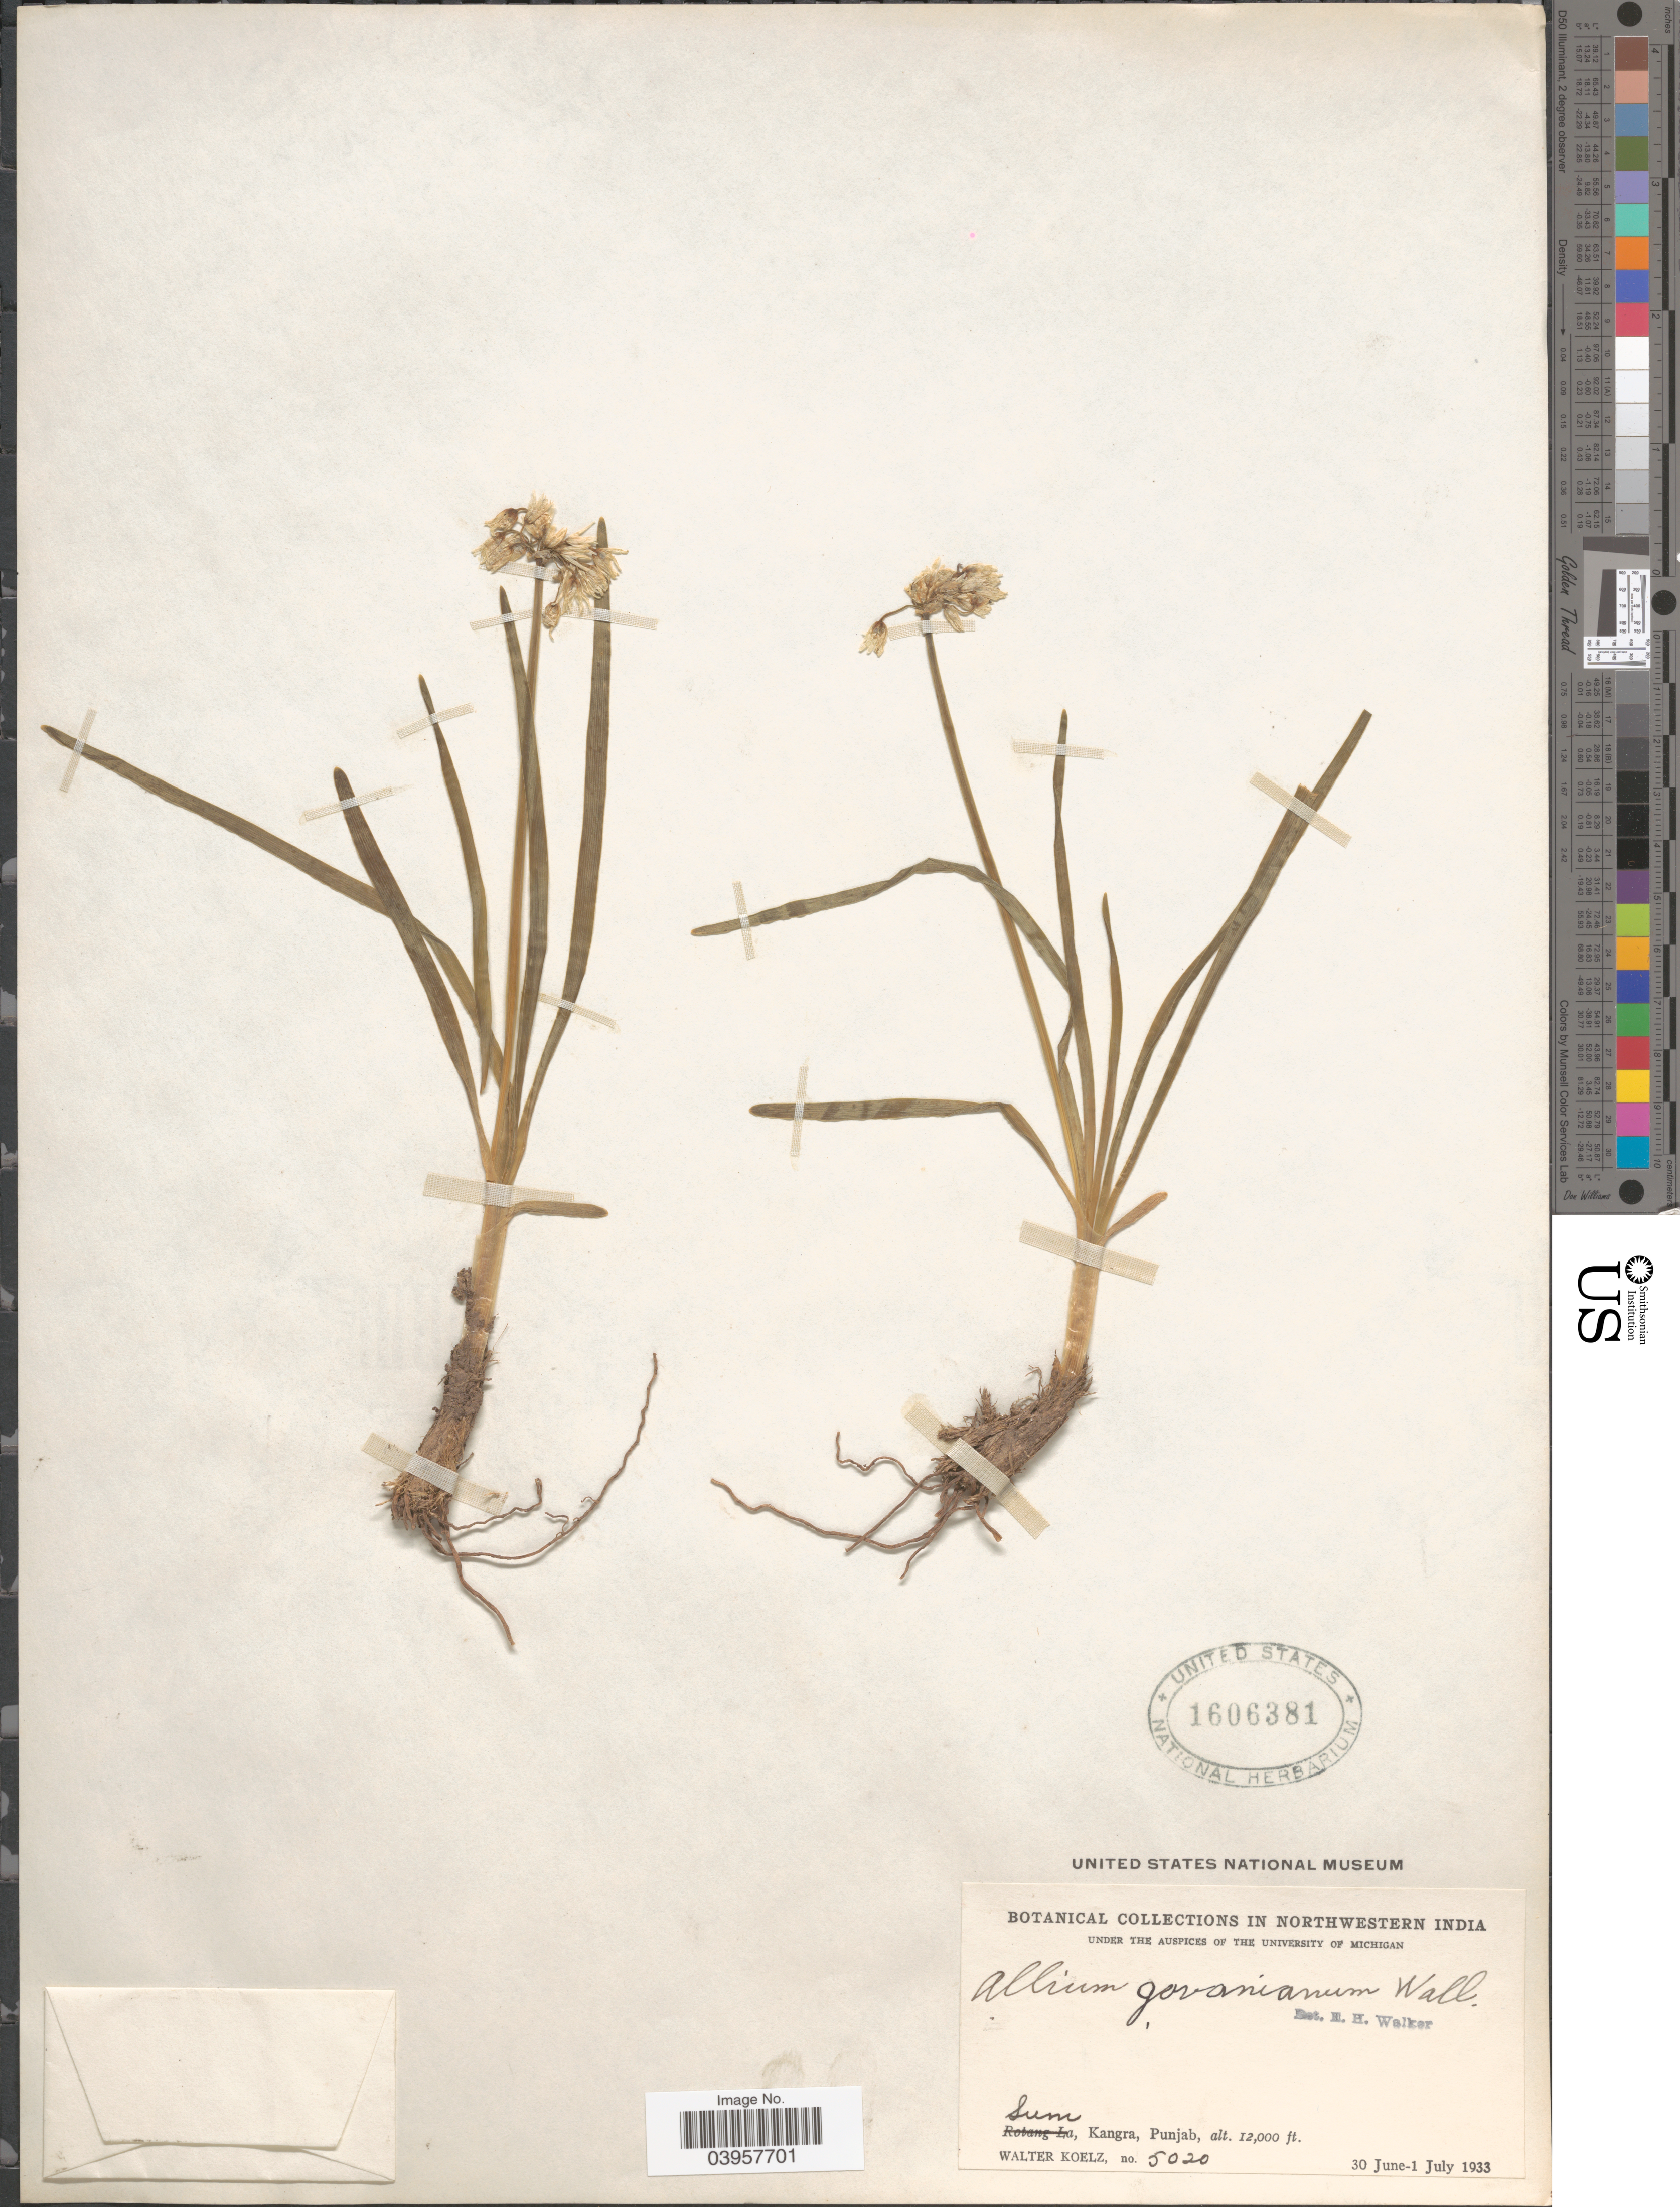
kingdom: Plantae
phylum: Tracheophyta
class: Liliopsida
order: Asparagales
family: Amaryllidaceae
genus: Allium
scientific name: Allium humile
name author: Kunth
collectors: W. N. Koelz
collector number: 5020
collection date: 1933-06-30/1933-07-01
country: India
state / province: Punjab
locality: In Northwestern India. Sum, Kangra, Punjab.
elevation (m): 3658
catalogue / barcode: US 1606381